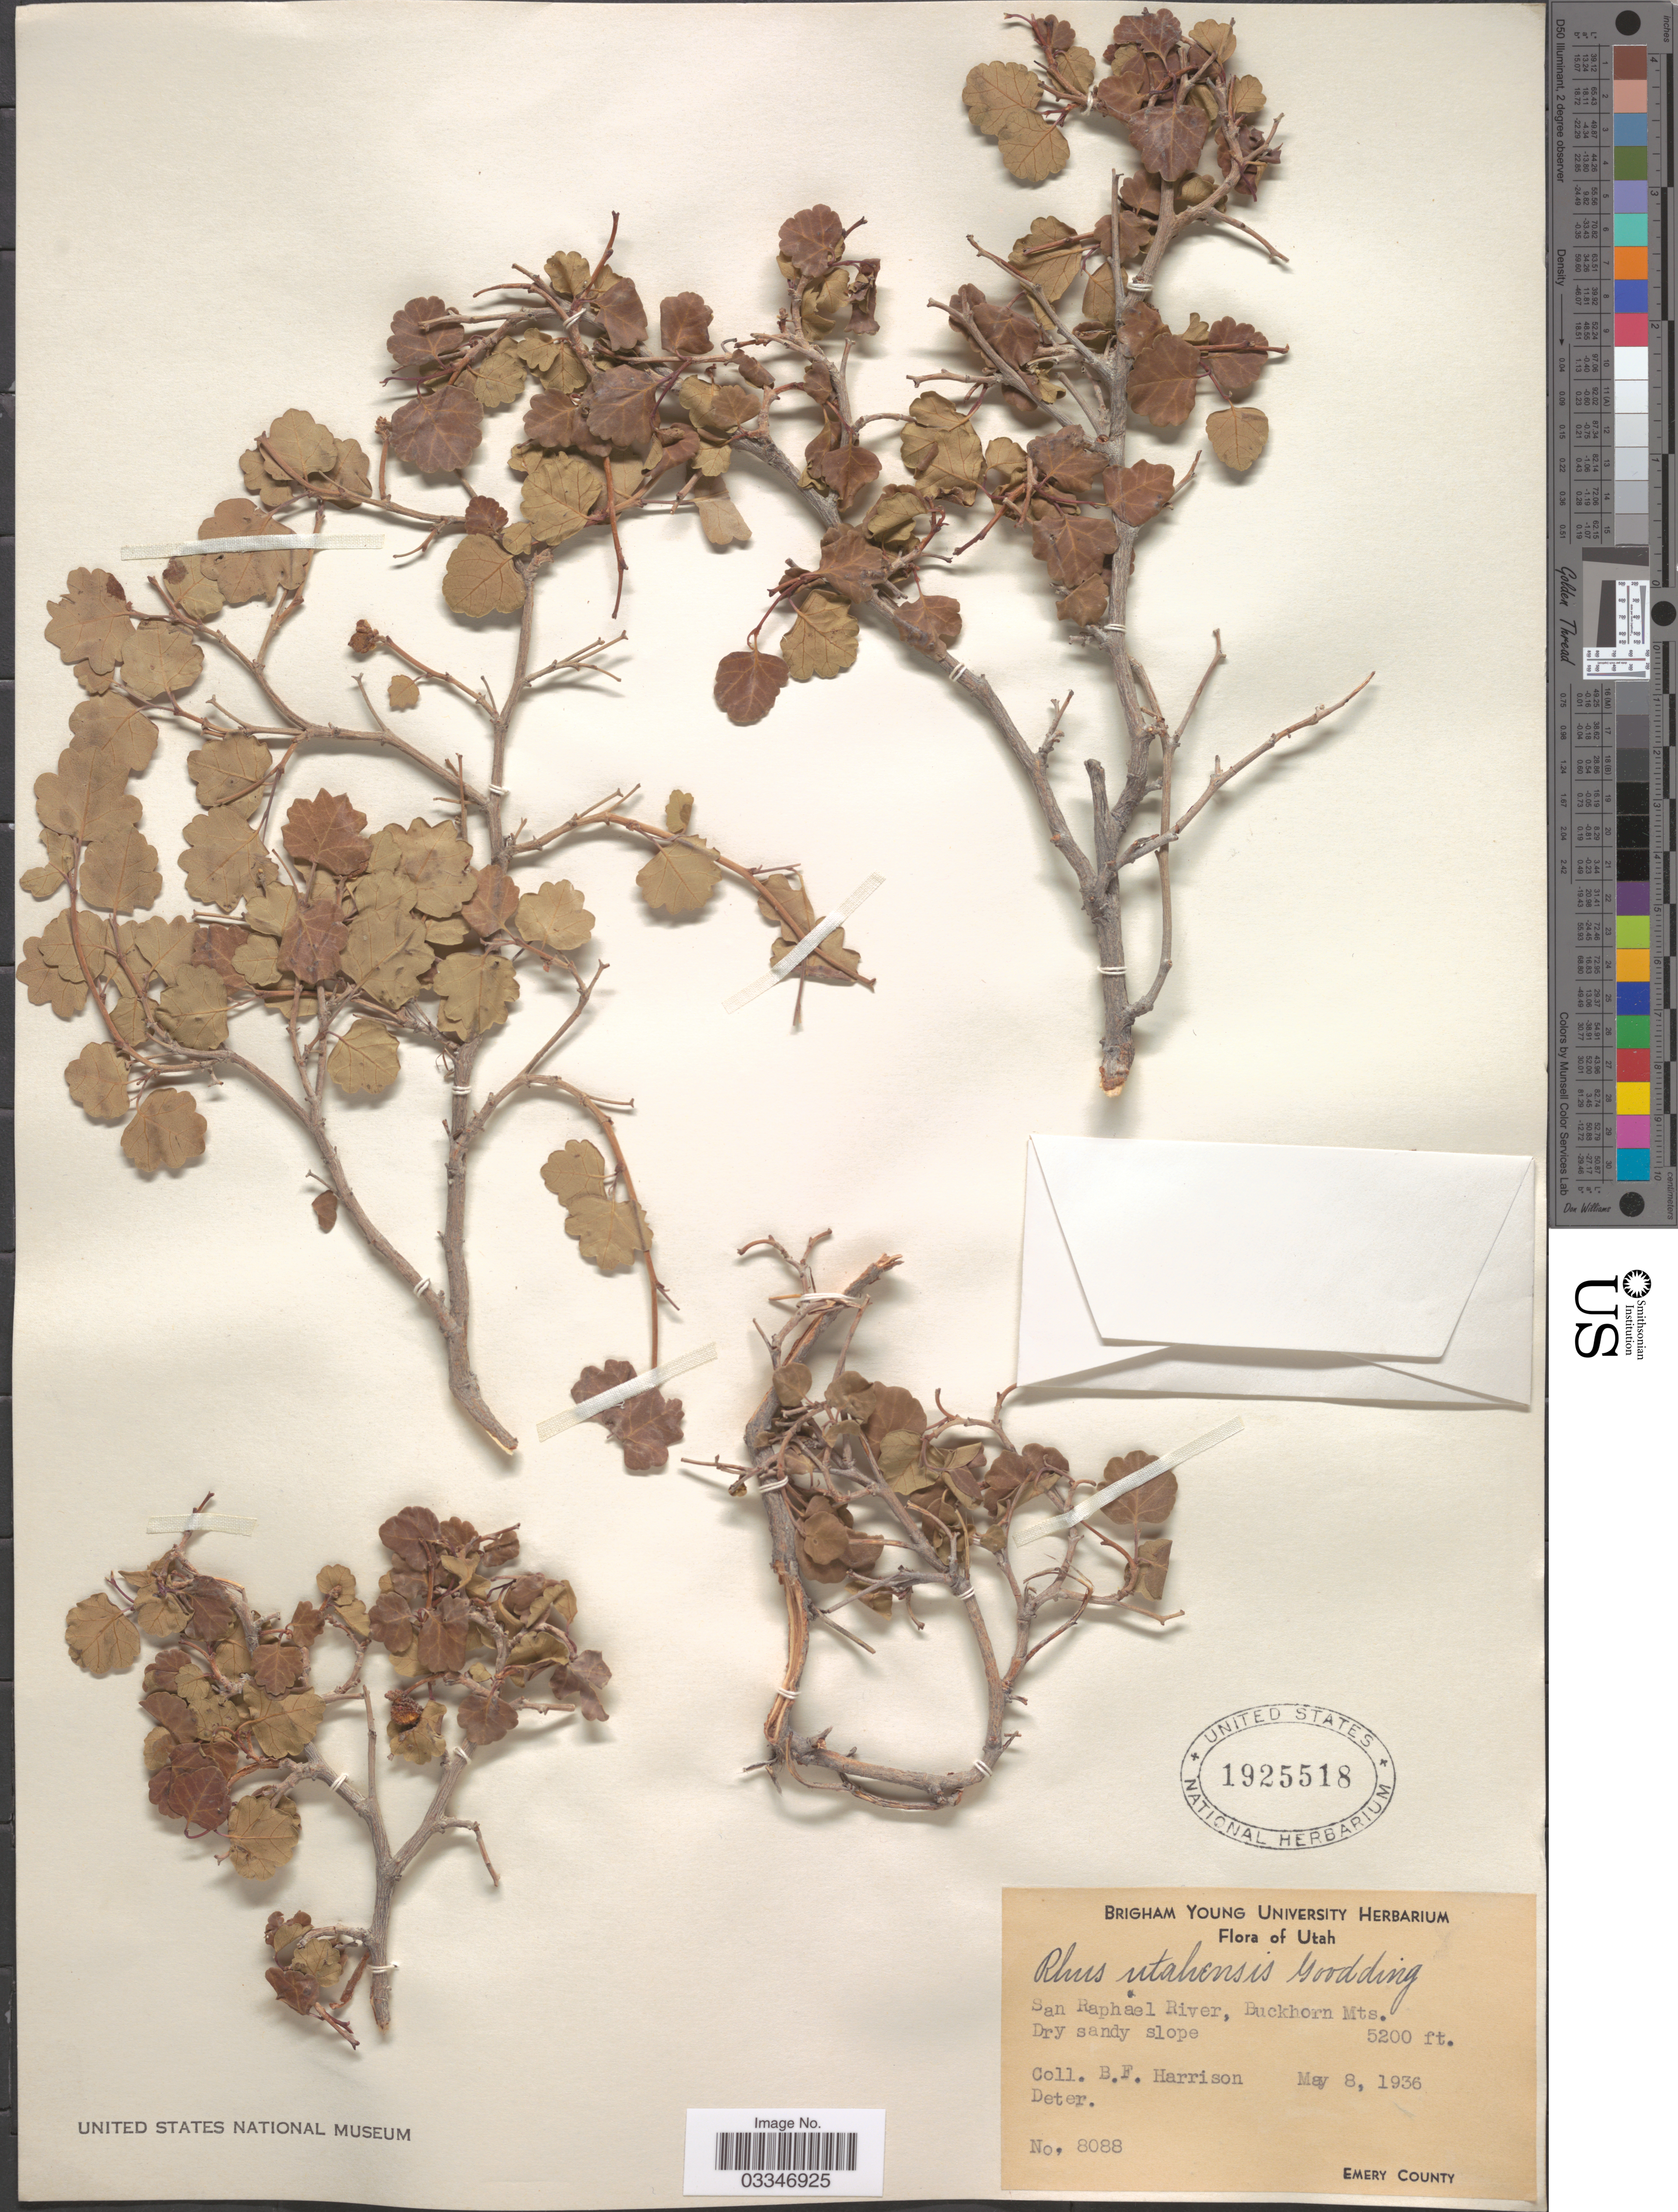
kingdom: Plantae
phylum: Tracheophyta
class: Magnoliopsida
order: Sapindales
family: Anacardiaceae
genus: Rhus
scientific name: Rhus utahensis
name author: Goodd.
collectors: B. F. Harrison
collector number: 8088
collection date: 1936-05-08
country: United States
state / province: Utah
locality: San Raphael River, Buckhorn Mts.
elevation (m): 1585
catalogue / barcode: US 1925518